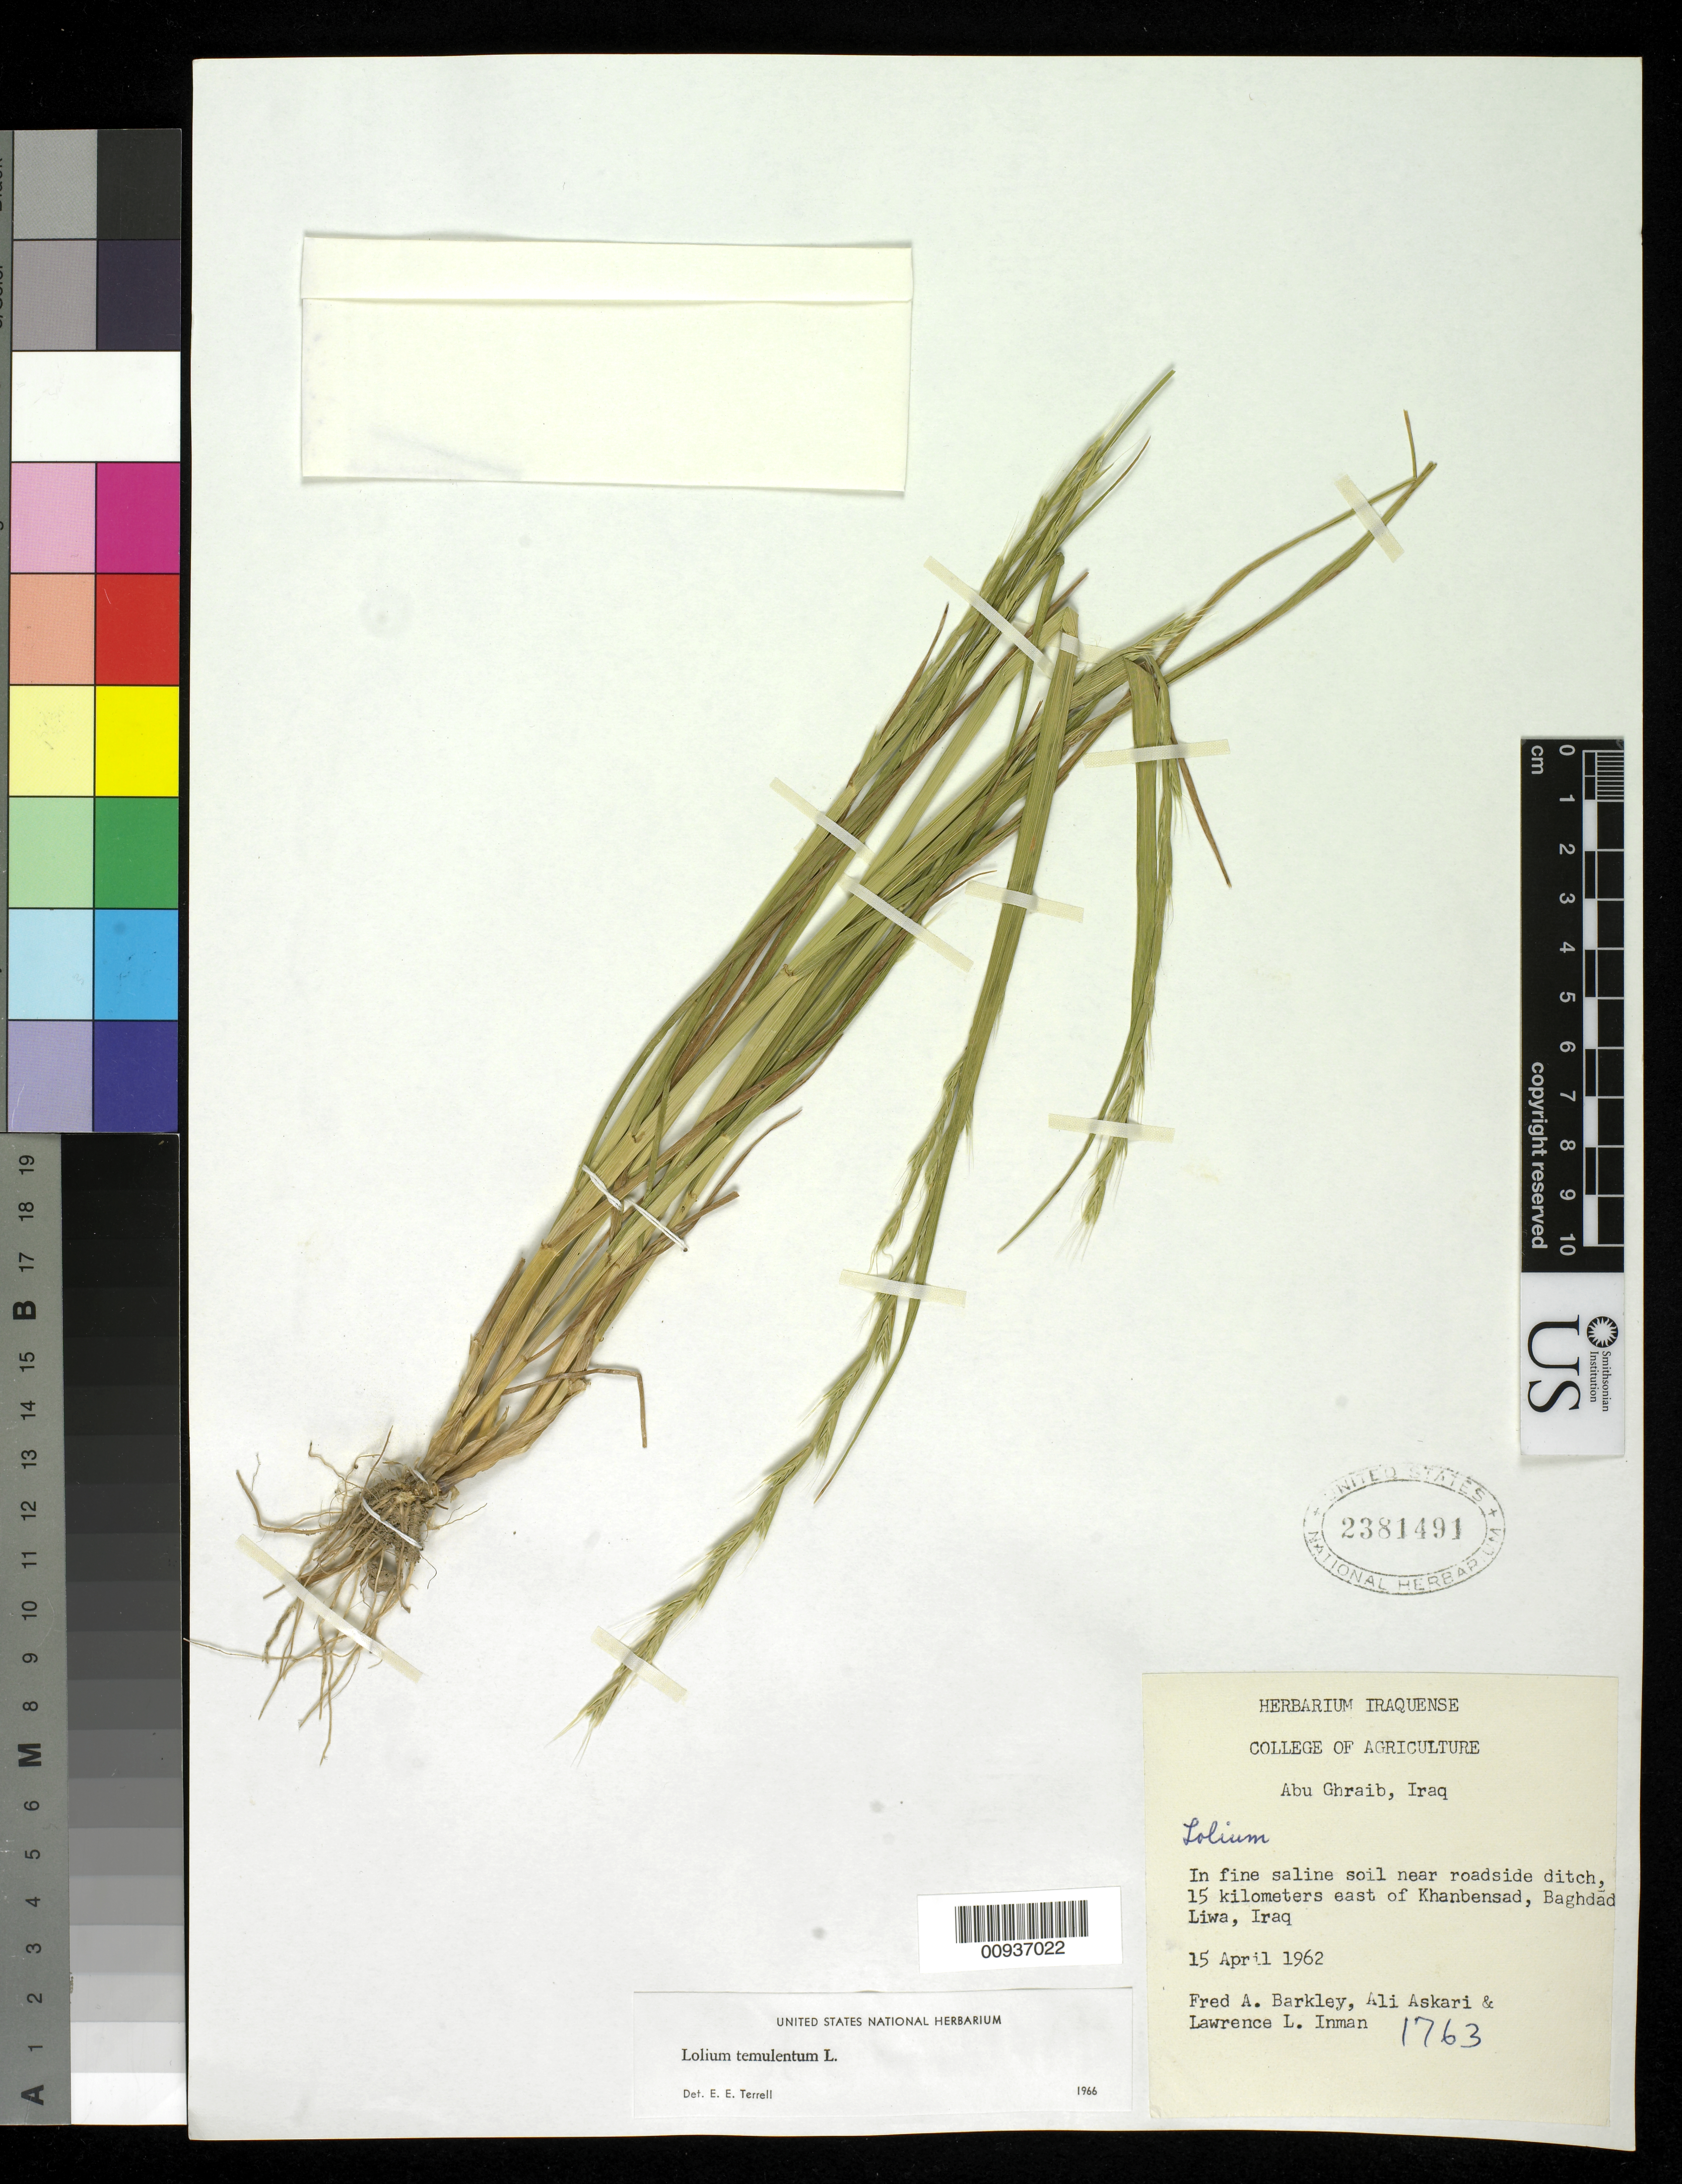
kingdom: Plantae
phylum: Tracheophyta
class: Liliopsida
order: Poales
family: Poaceae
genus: Lolium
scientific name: Lolium temulentum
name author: L.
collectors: F. A. Barkley & Askari, A.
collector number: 1763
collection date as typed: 14 Apr 1962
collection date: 1962-04-14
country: Iraq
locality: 15 kilometers east of Khanbensad, Baghdad Liwa.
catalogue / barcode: US 2381491